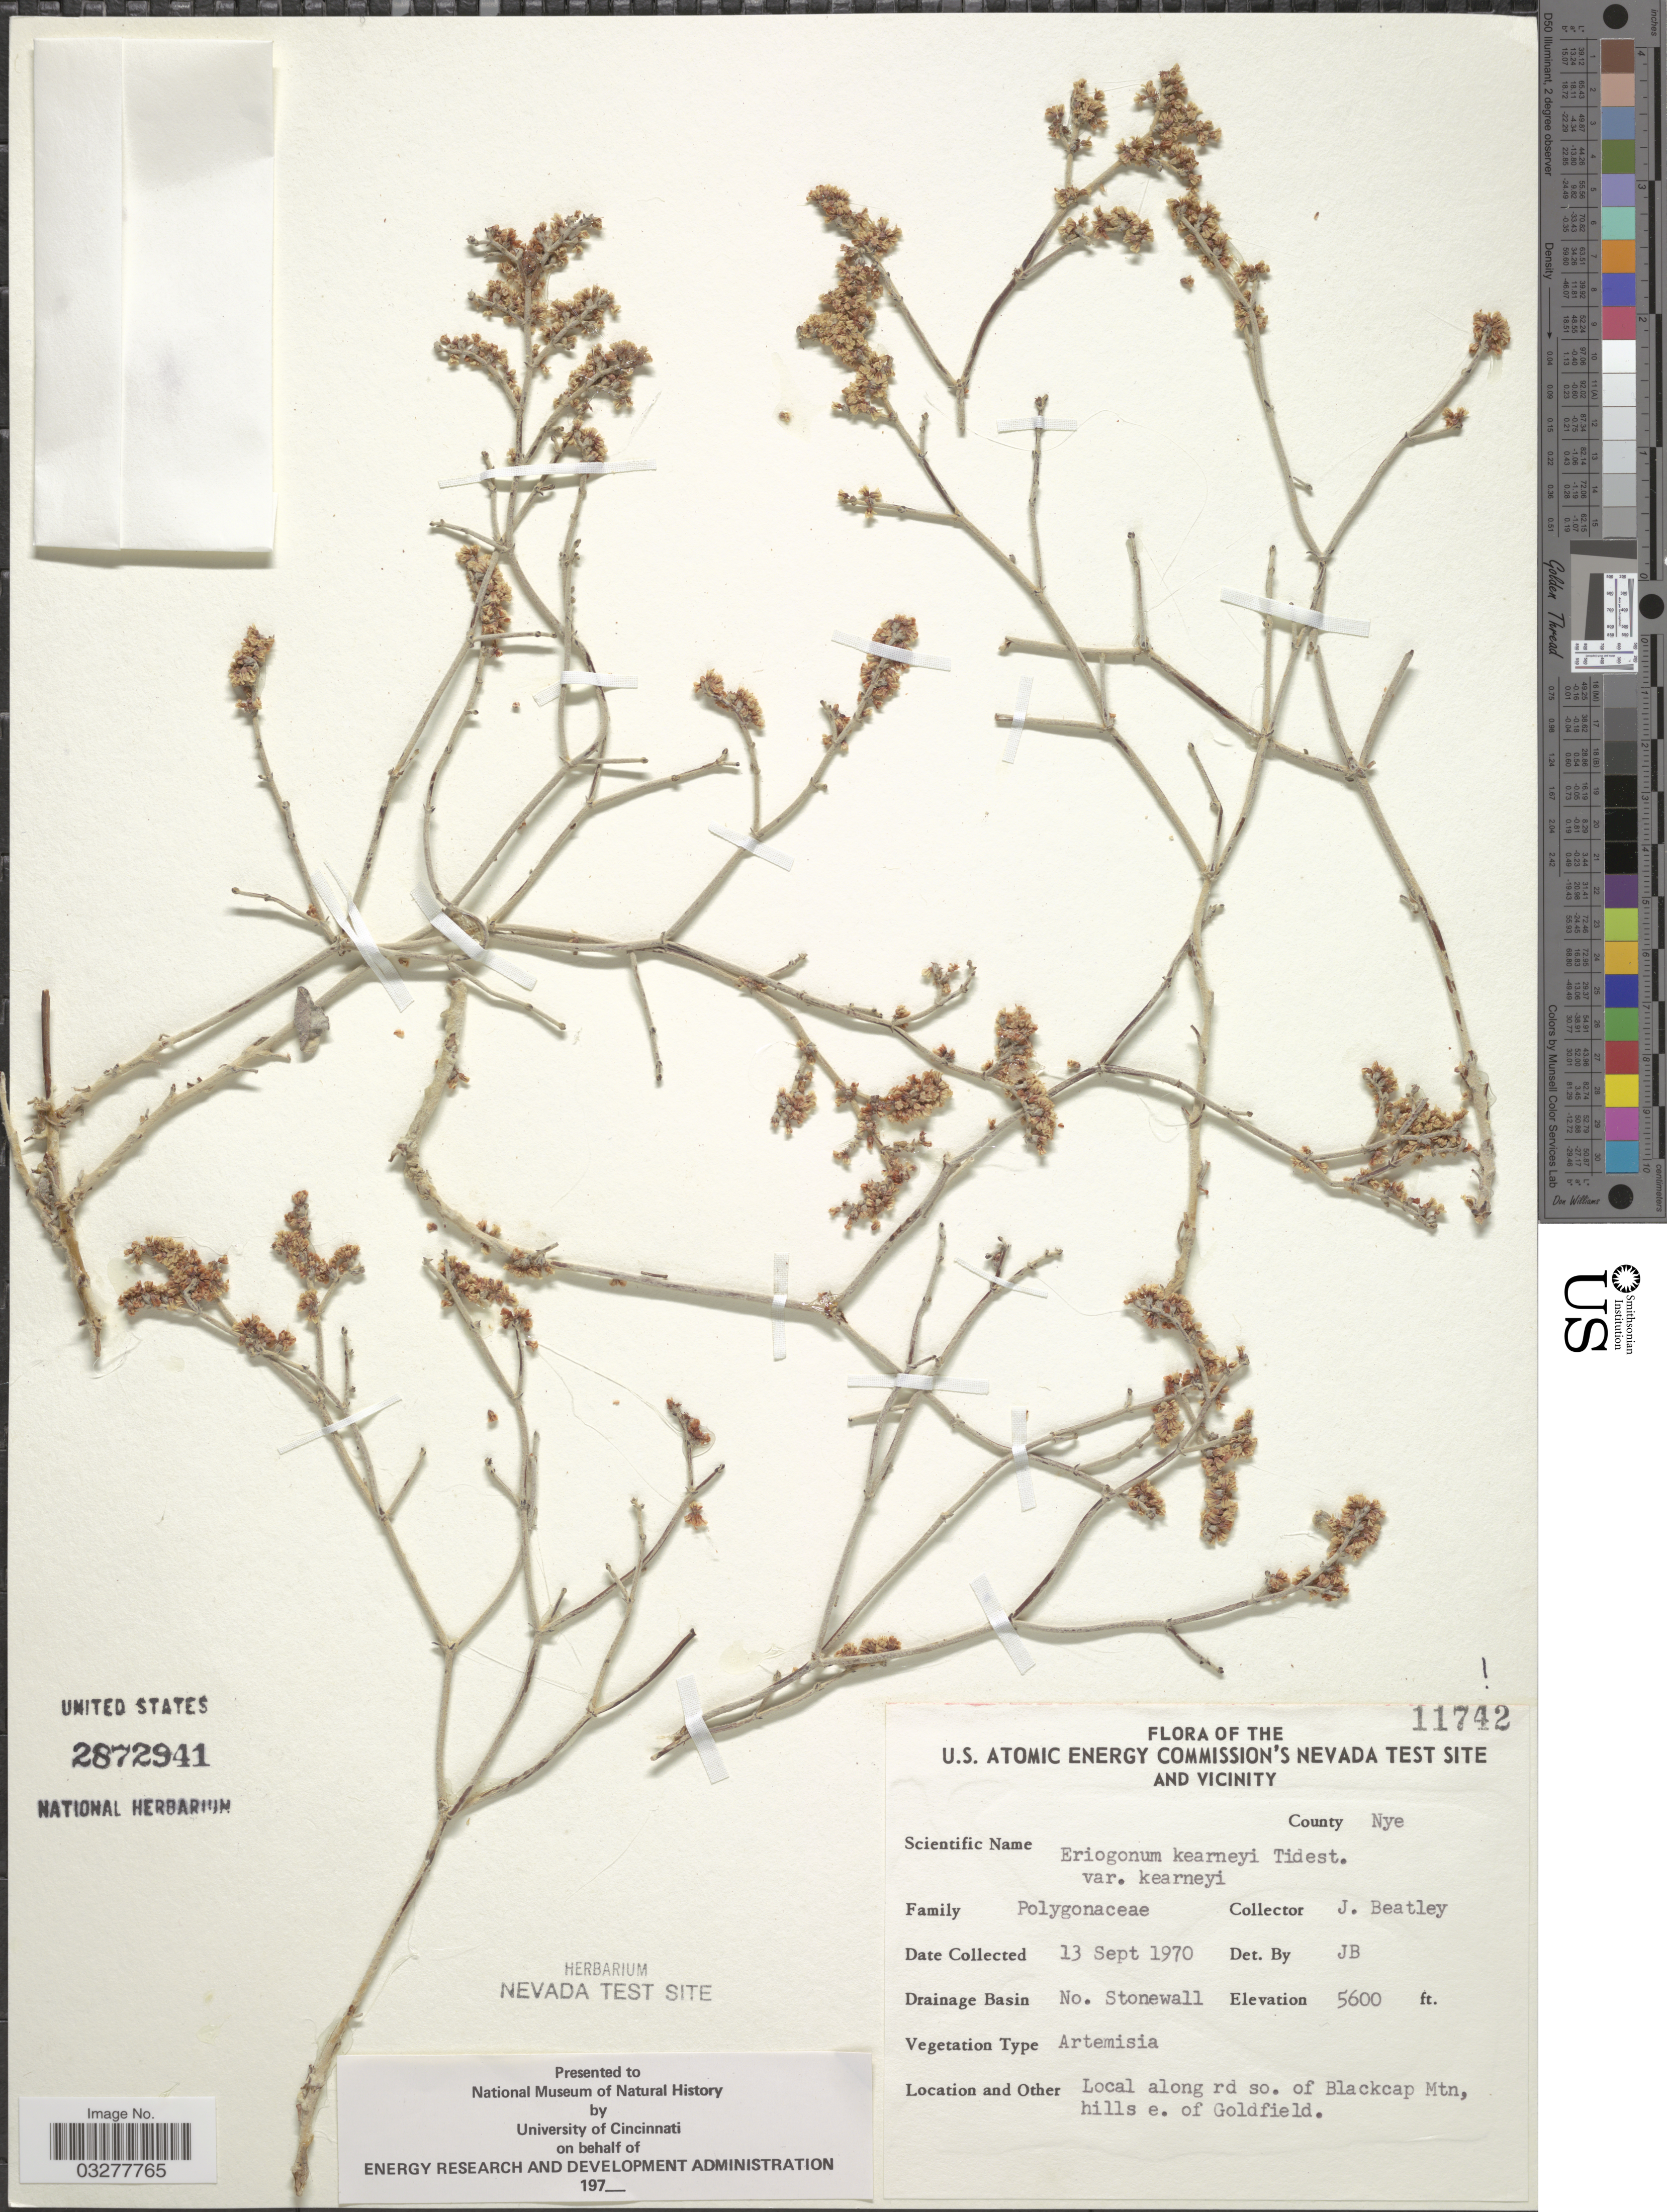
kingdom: Plantae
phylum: Tracheophyta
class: Magnoliopsida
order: Caryophyllales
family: Polygonaceae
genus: Eriogonum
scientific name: Eriogonum kearneyi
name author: Tidestr.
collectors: J. C. Beatley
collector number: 11742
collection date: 1970-09-13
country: United States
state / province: Nevada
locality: U. S. Atomic Energy Commission's Nevada Test Site and Vicinity. County Nye. Drainage Basin No. Stonewall. Along rd so. of Blackcap Mtn, hills e. of Goldfield.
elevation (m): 1707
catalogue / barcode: US 2872941